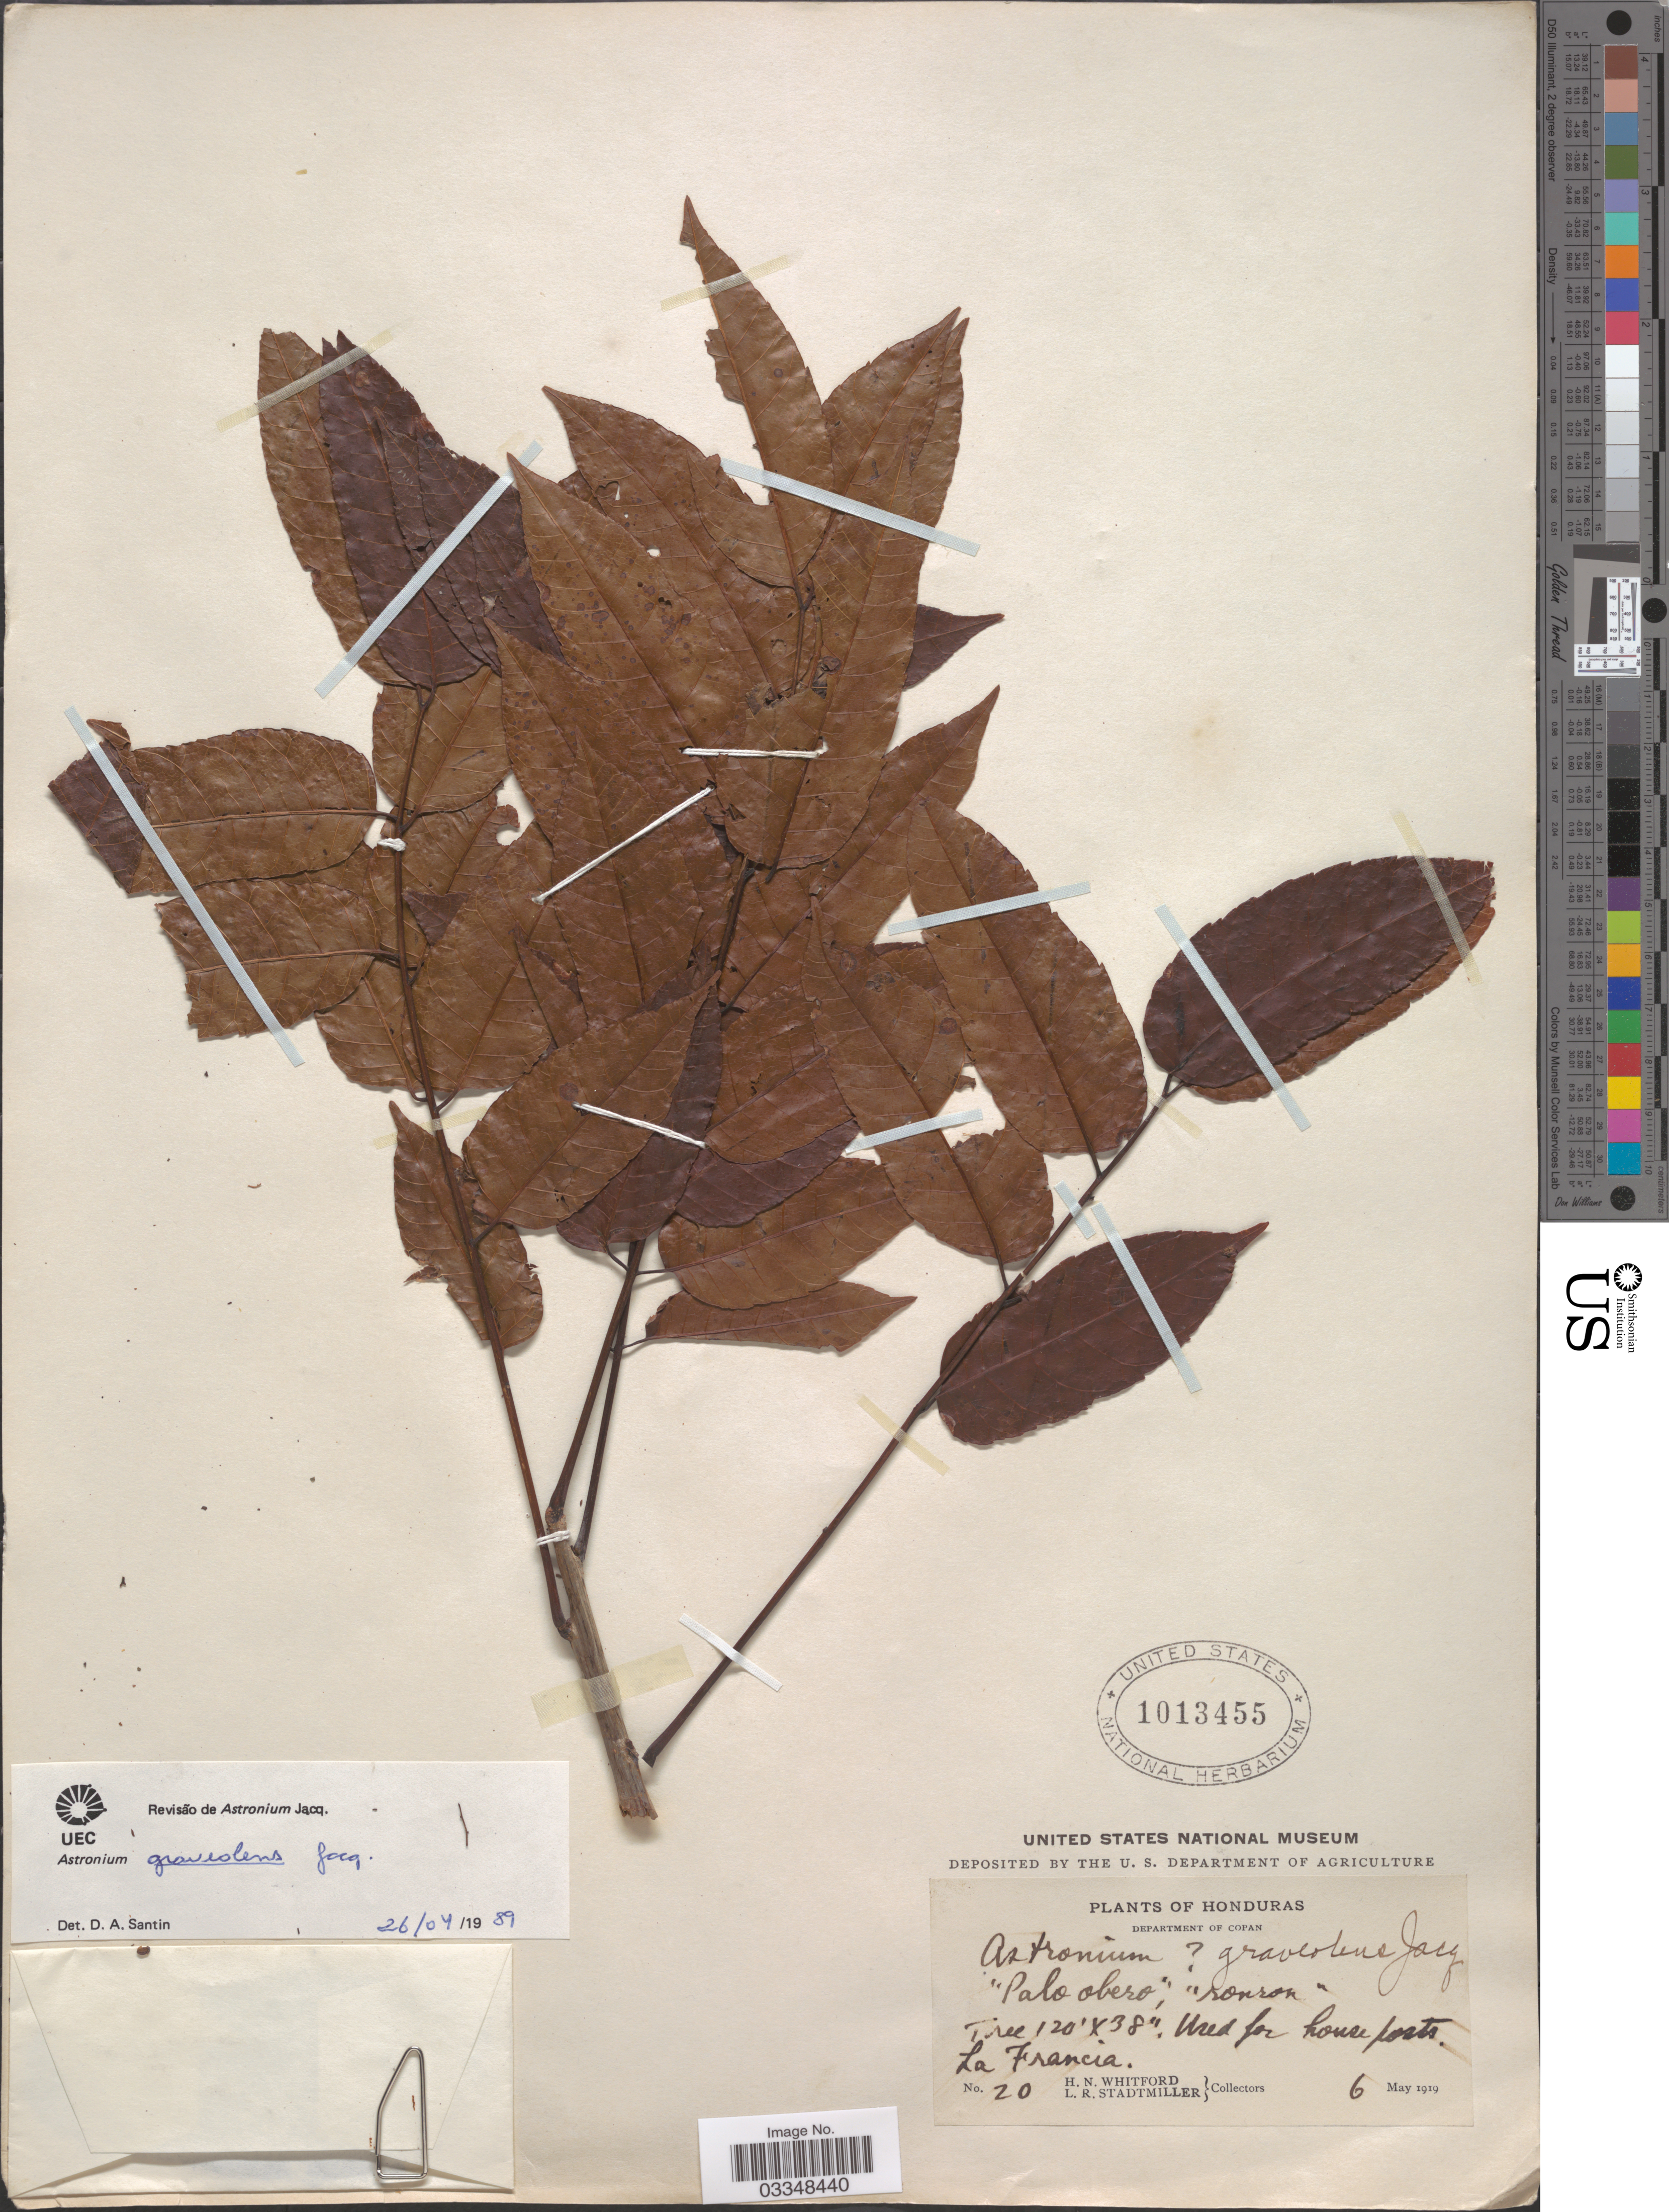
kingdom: Plantae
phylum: Tracheophyta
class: Magnoliopsida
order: Sapindales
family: Anacardiaceae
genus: Astronium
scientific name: Astronium graveolens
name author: Jacq.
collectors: H. N. Whitford & L. Stadtmiller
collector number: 20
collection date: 1919-05-06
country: Honduras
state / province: Copán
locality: Department of Copan. La Francia.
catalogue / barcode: US 1013455